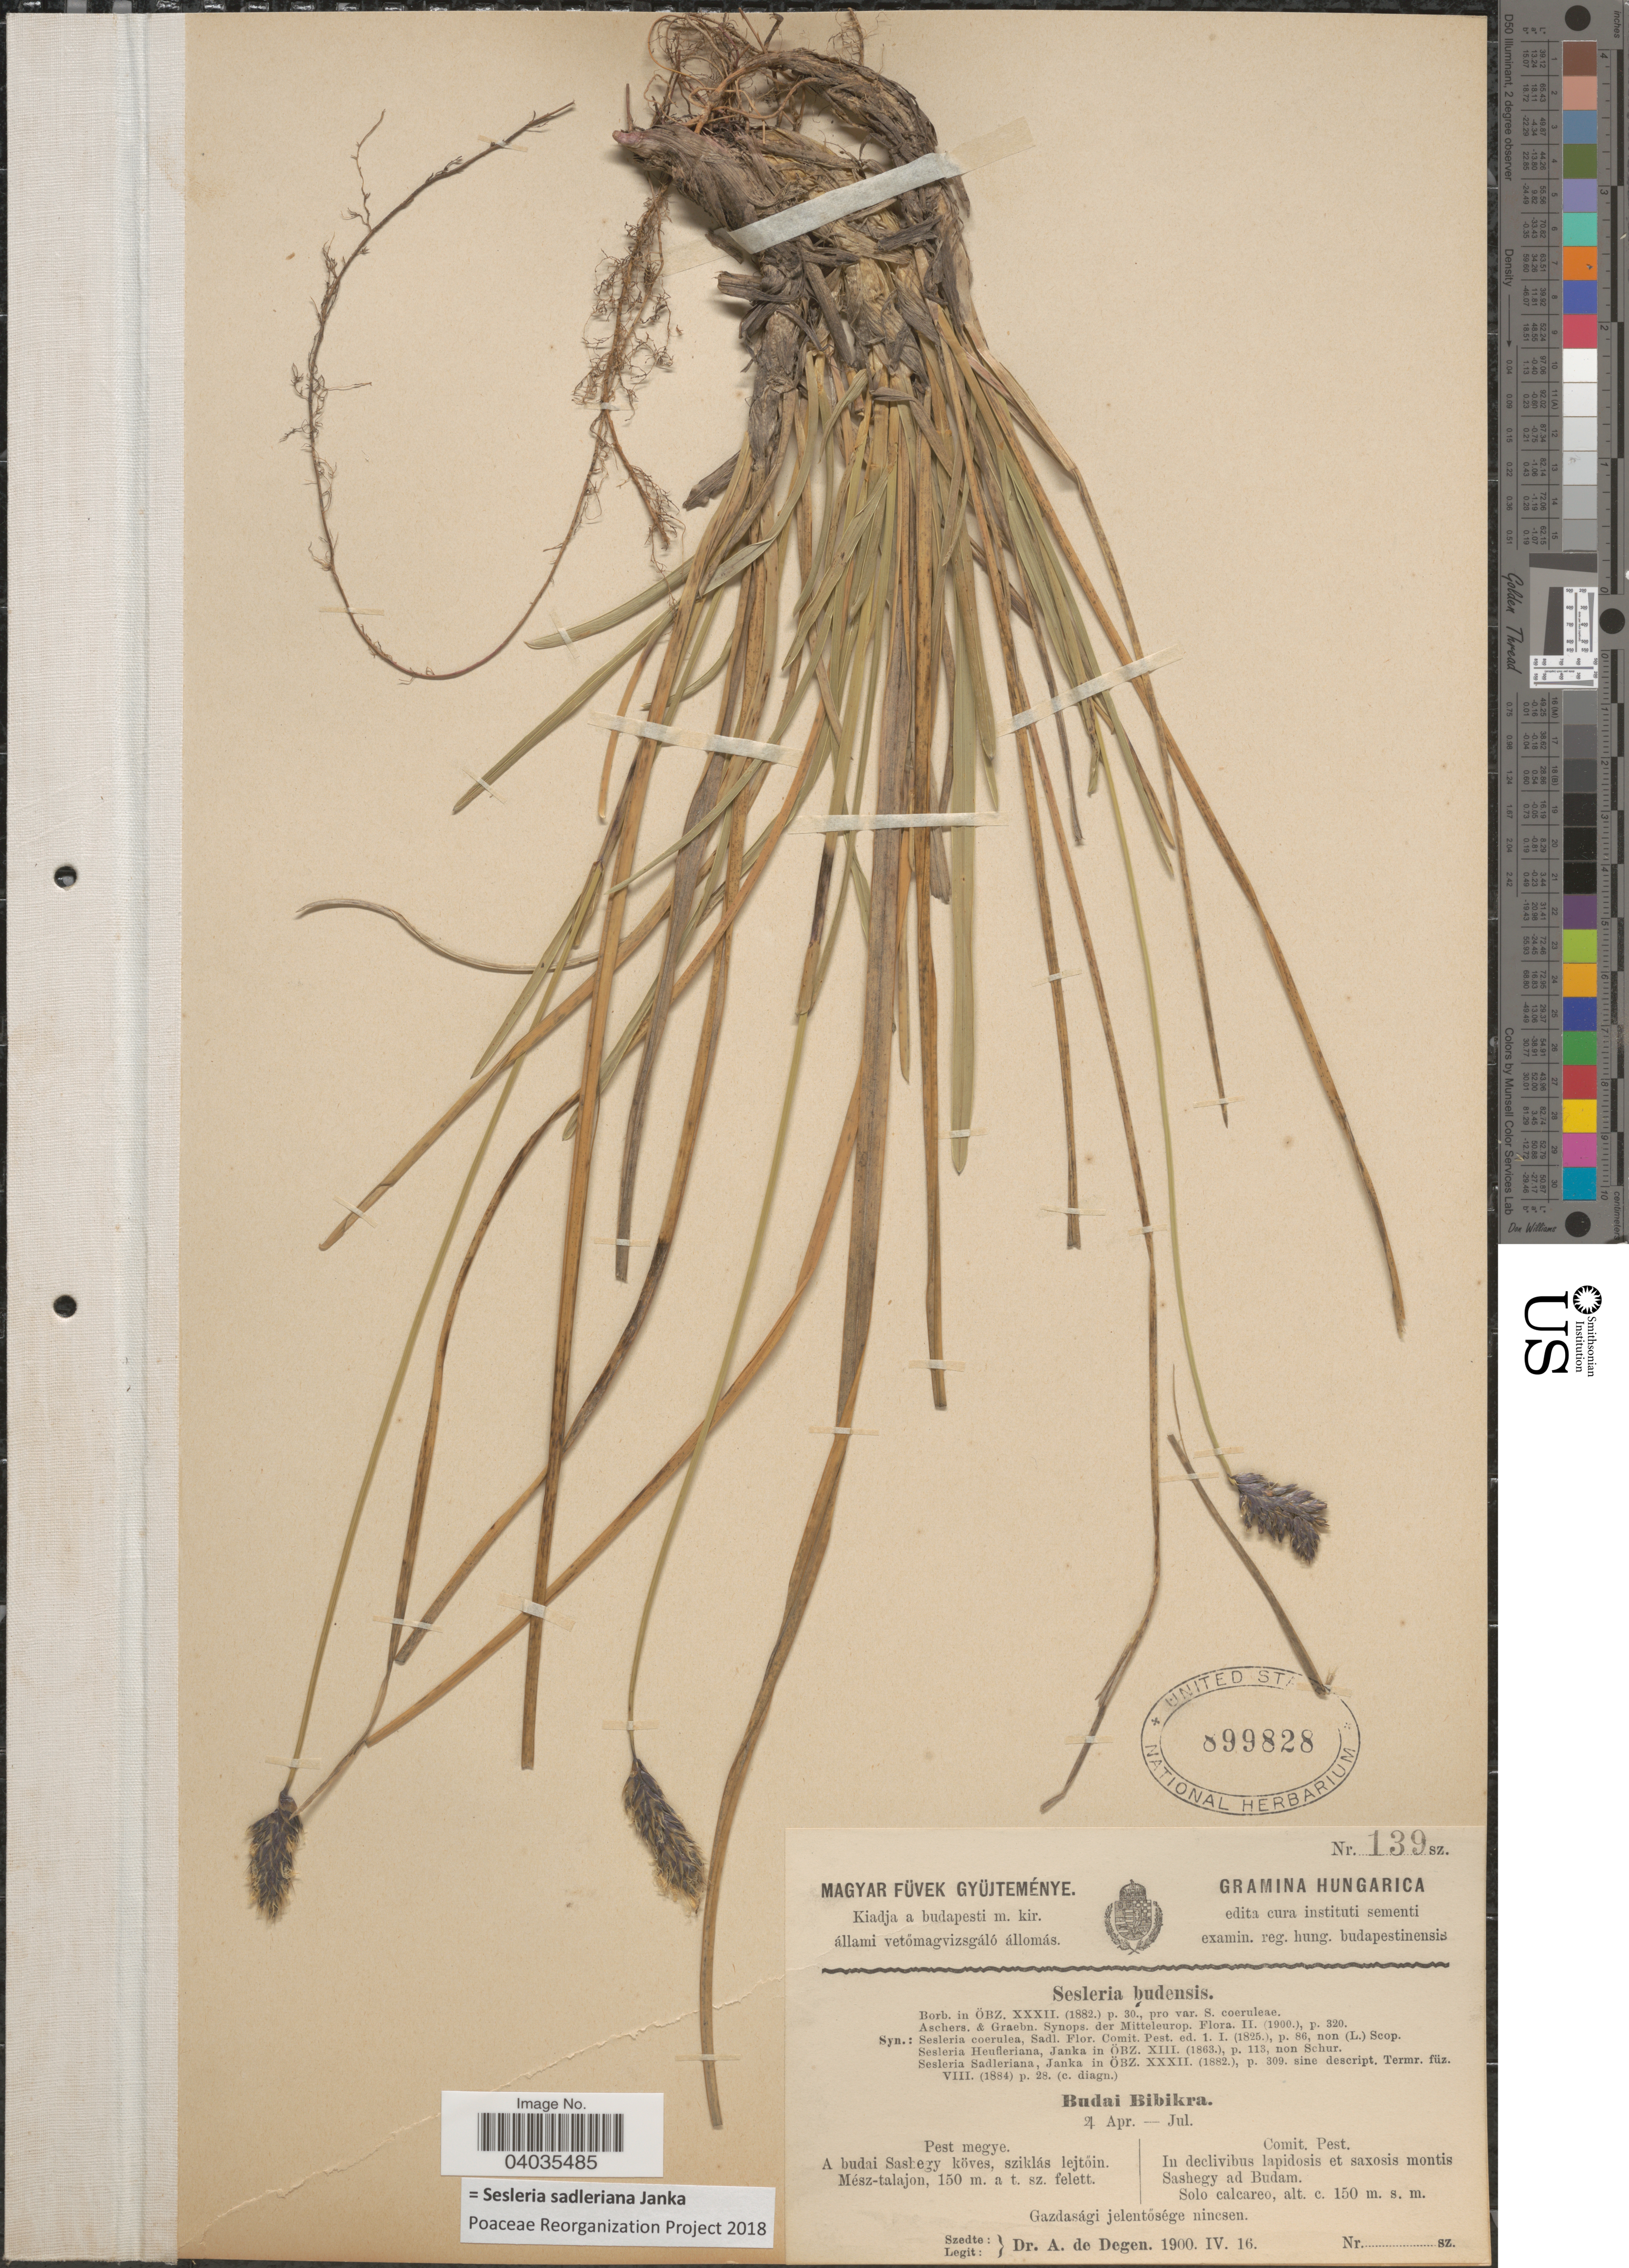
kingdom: Plantae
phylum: Tracheophyta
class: Liliopsida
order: Poales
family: Poaceae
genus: Sesleria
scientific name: Sesleria sadleriana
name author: Janka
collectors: A. Degen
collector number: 139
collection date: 1900-04-16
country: Hungary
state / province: Pest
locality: Hungarica. Comit. Pest. In declivibus lapidosis et saxosis montis Sashegy ad Budam.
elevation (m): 150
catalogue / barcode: US 899828